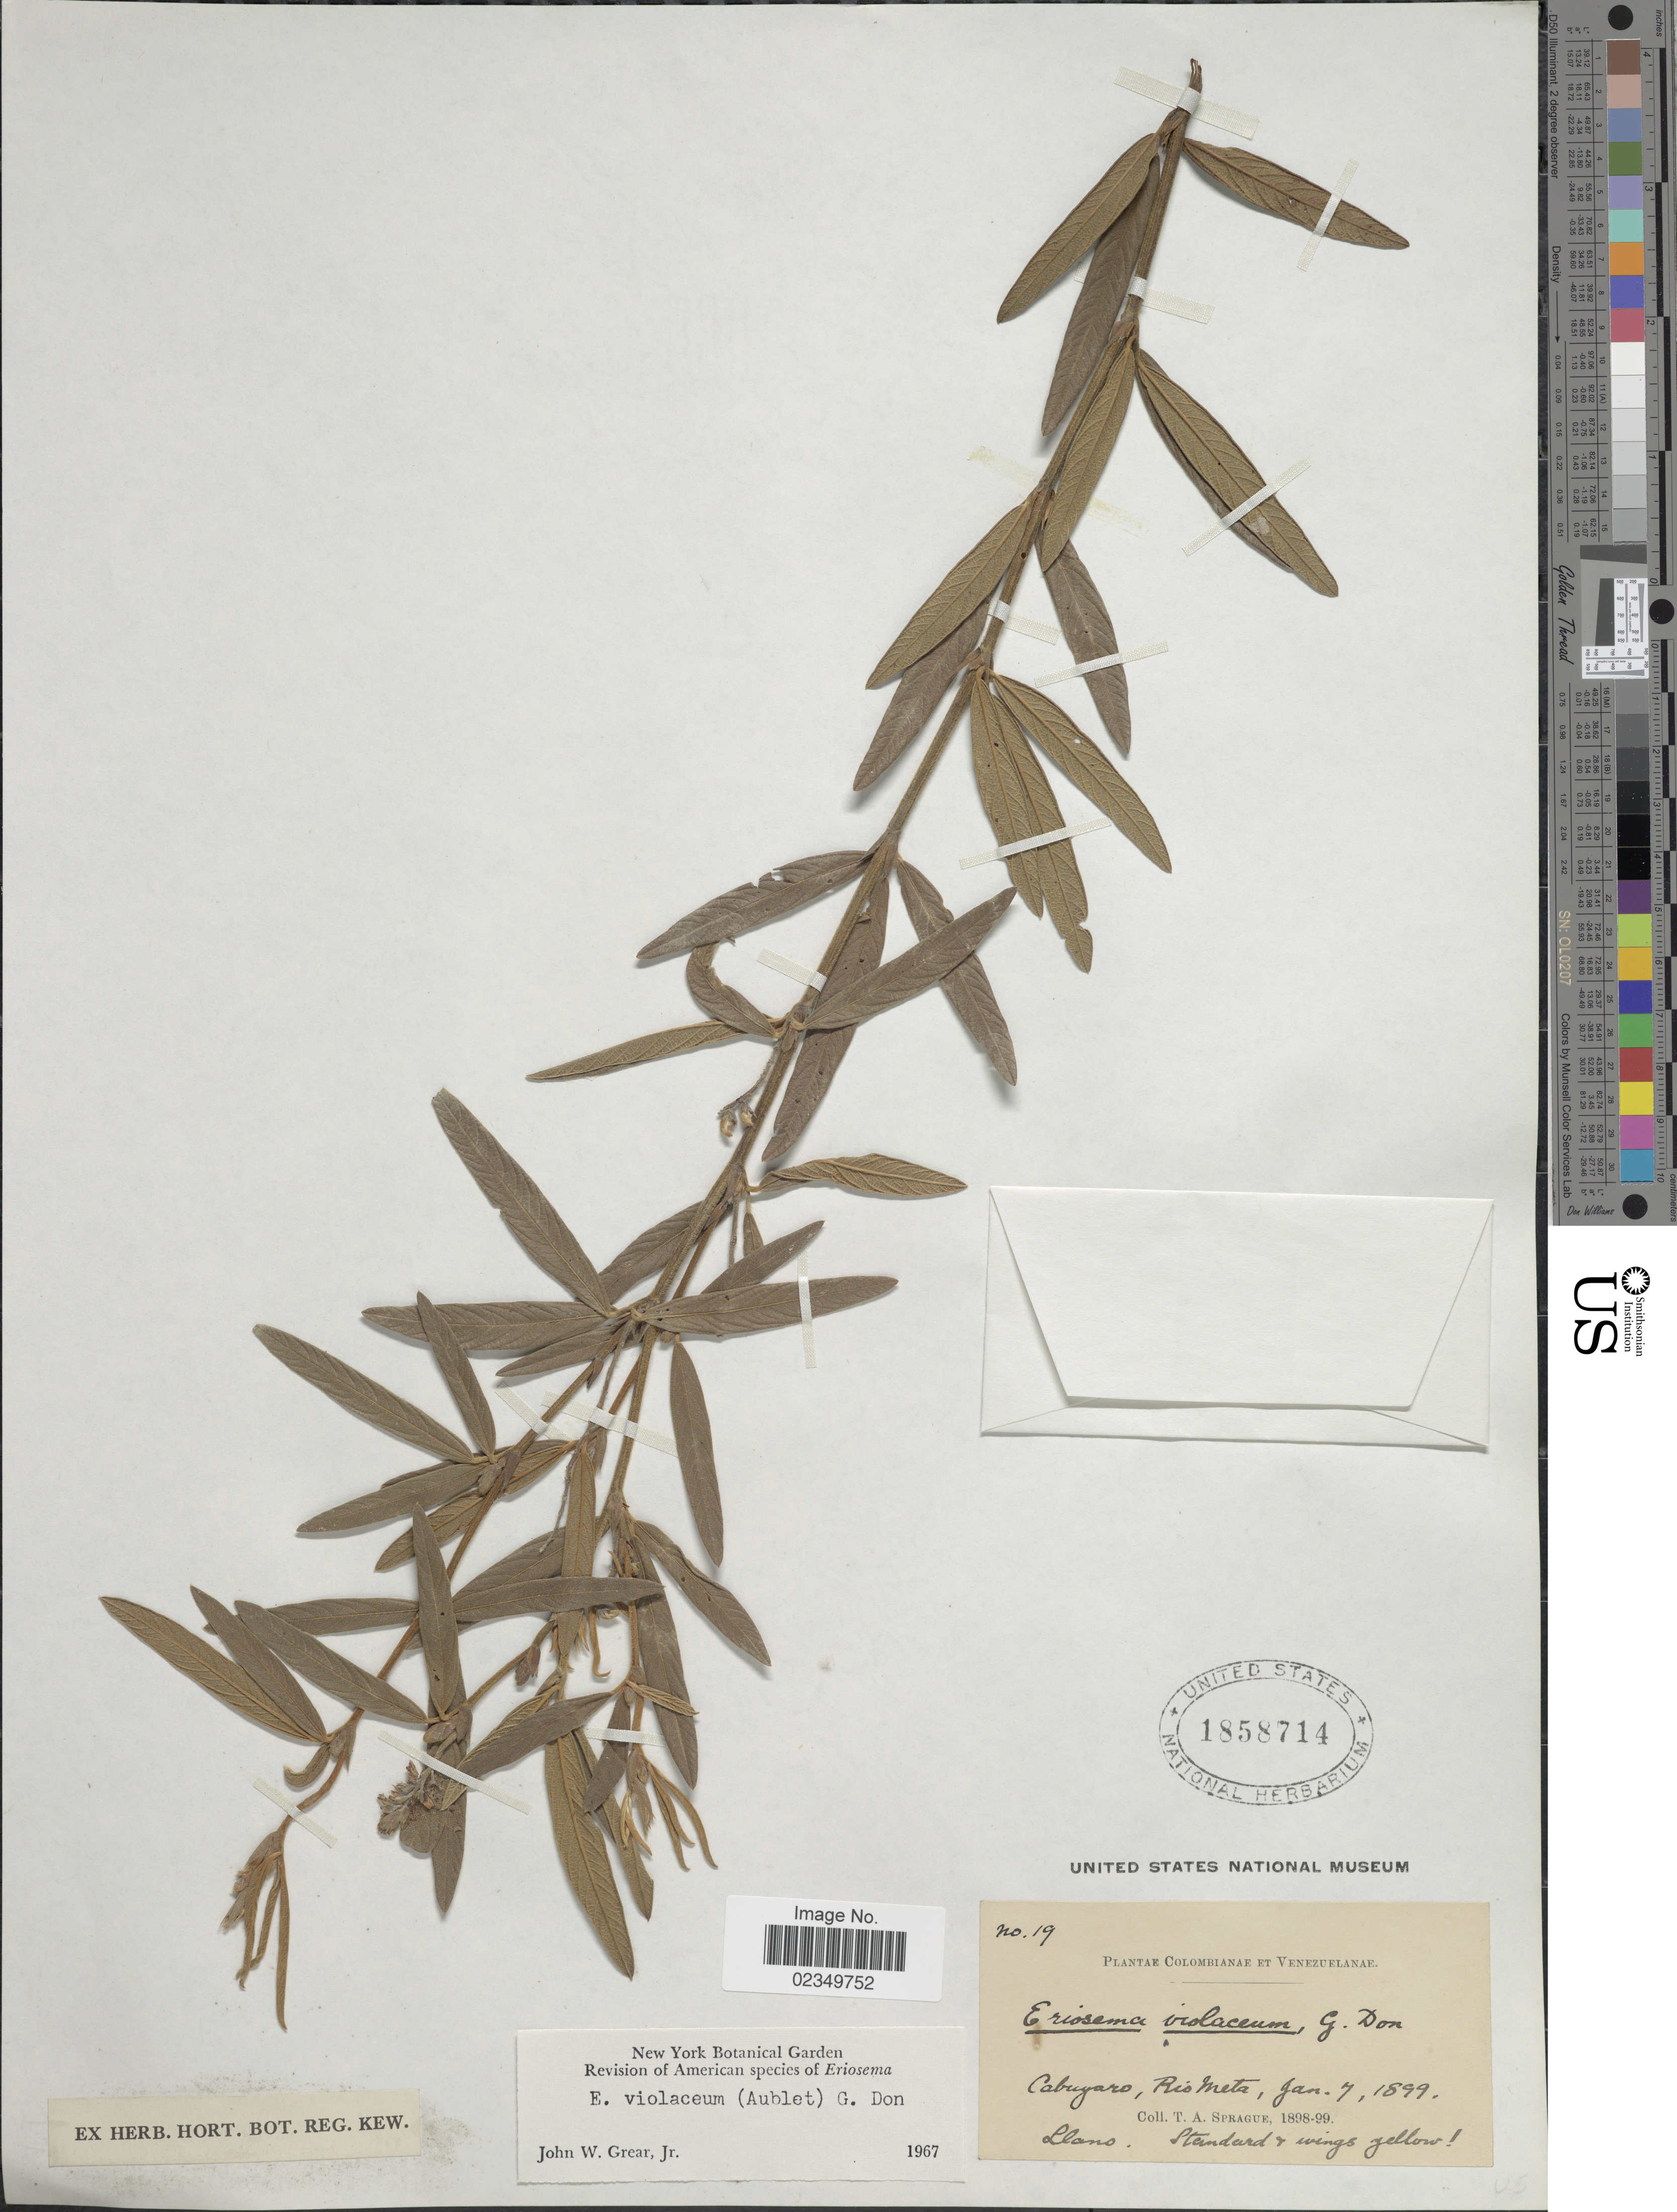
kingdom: Plantae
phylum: Tracheophyta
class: Magnoliopsida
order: Fabales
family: Fabaceae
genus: Eriosema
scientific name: Eriosema violaceum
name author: (Aubl.) G. Don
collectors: T. A. Sprague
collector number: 19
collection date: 1899-01-07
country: Colombia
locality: Colombianae et Venezuelanae, Cabuyaro, Rio Meta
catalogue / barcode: US 1858714